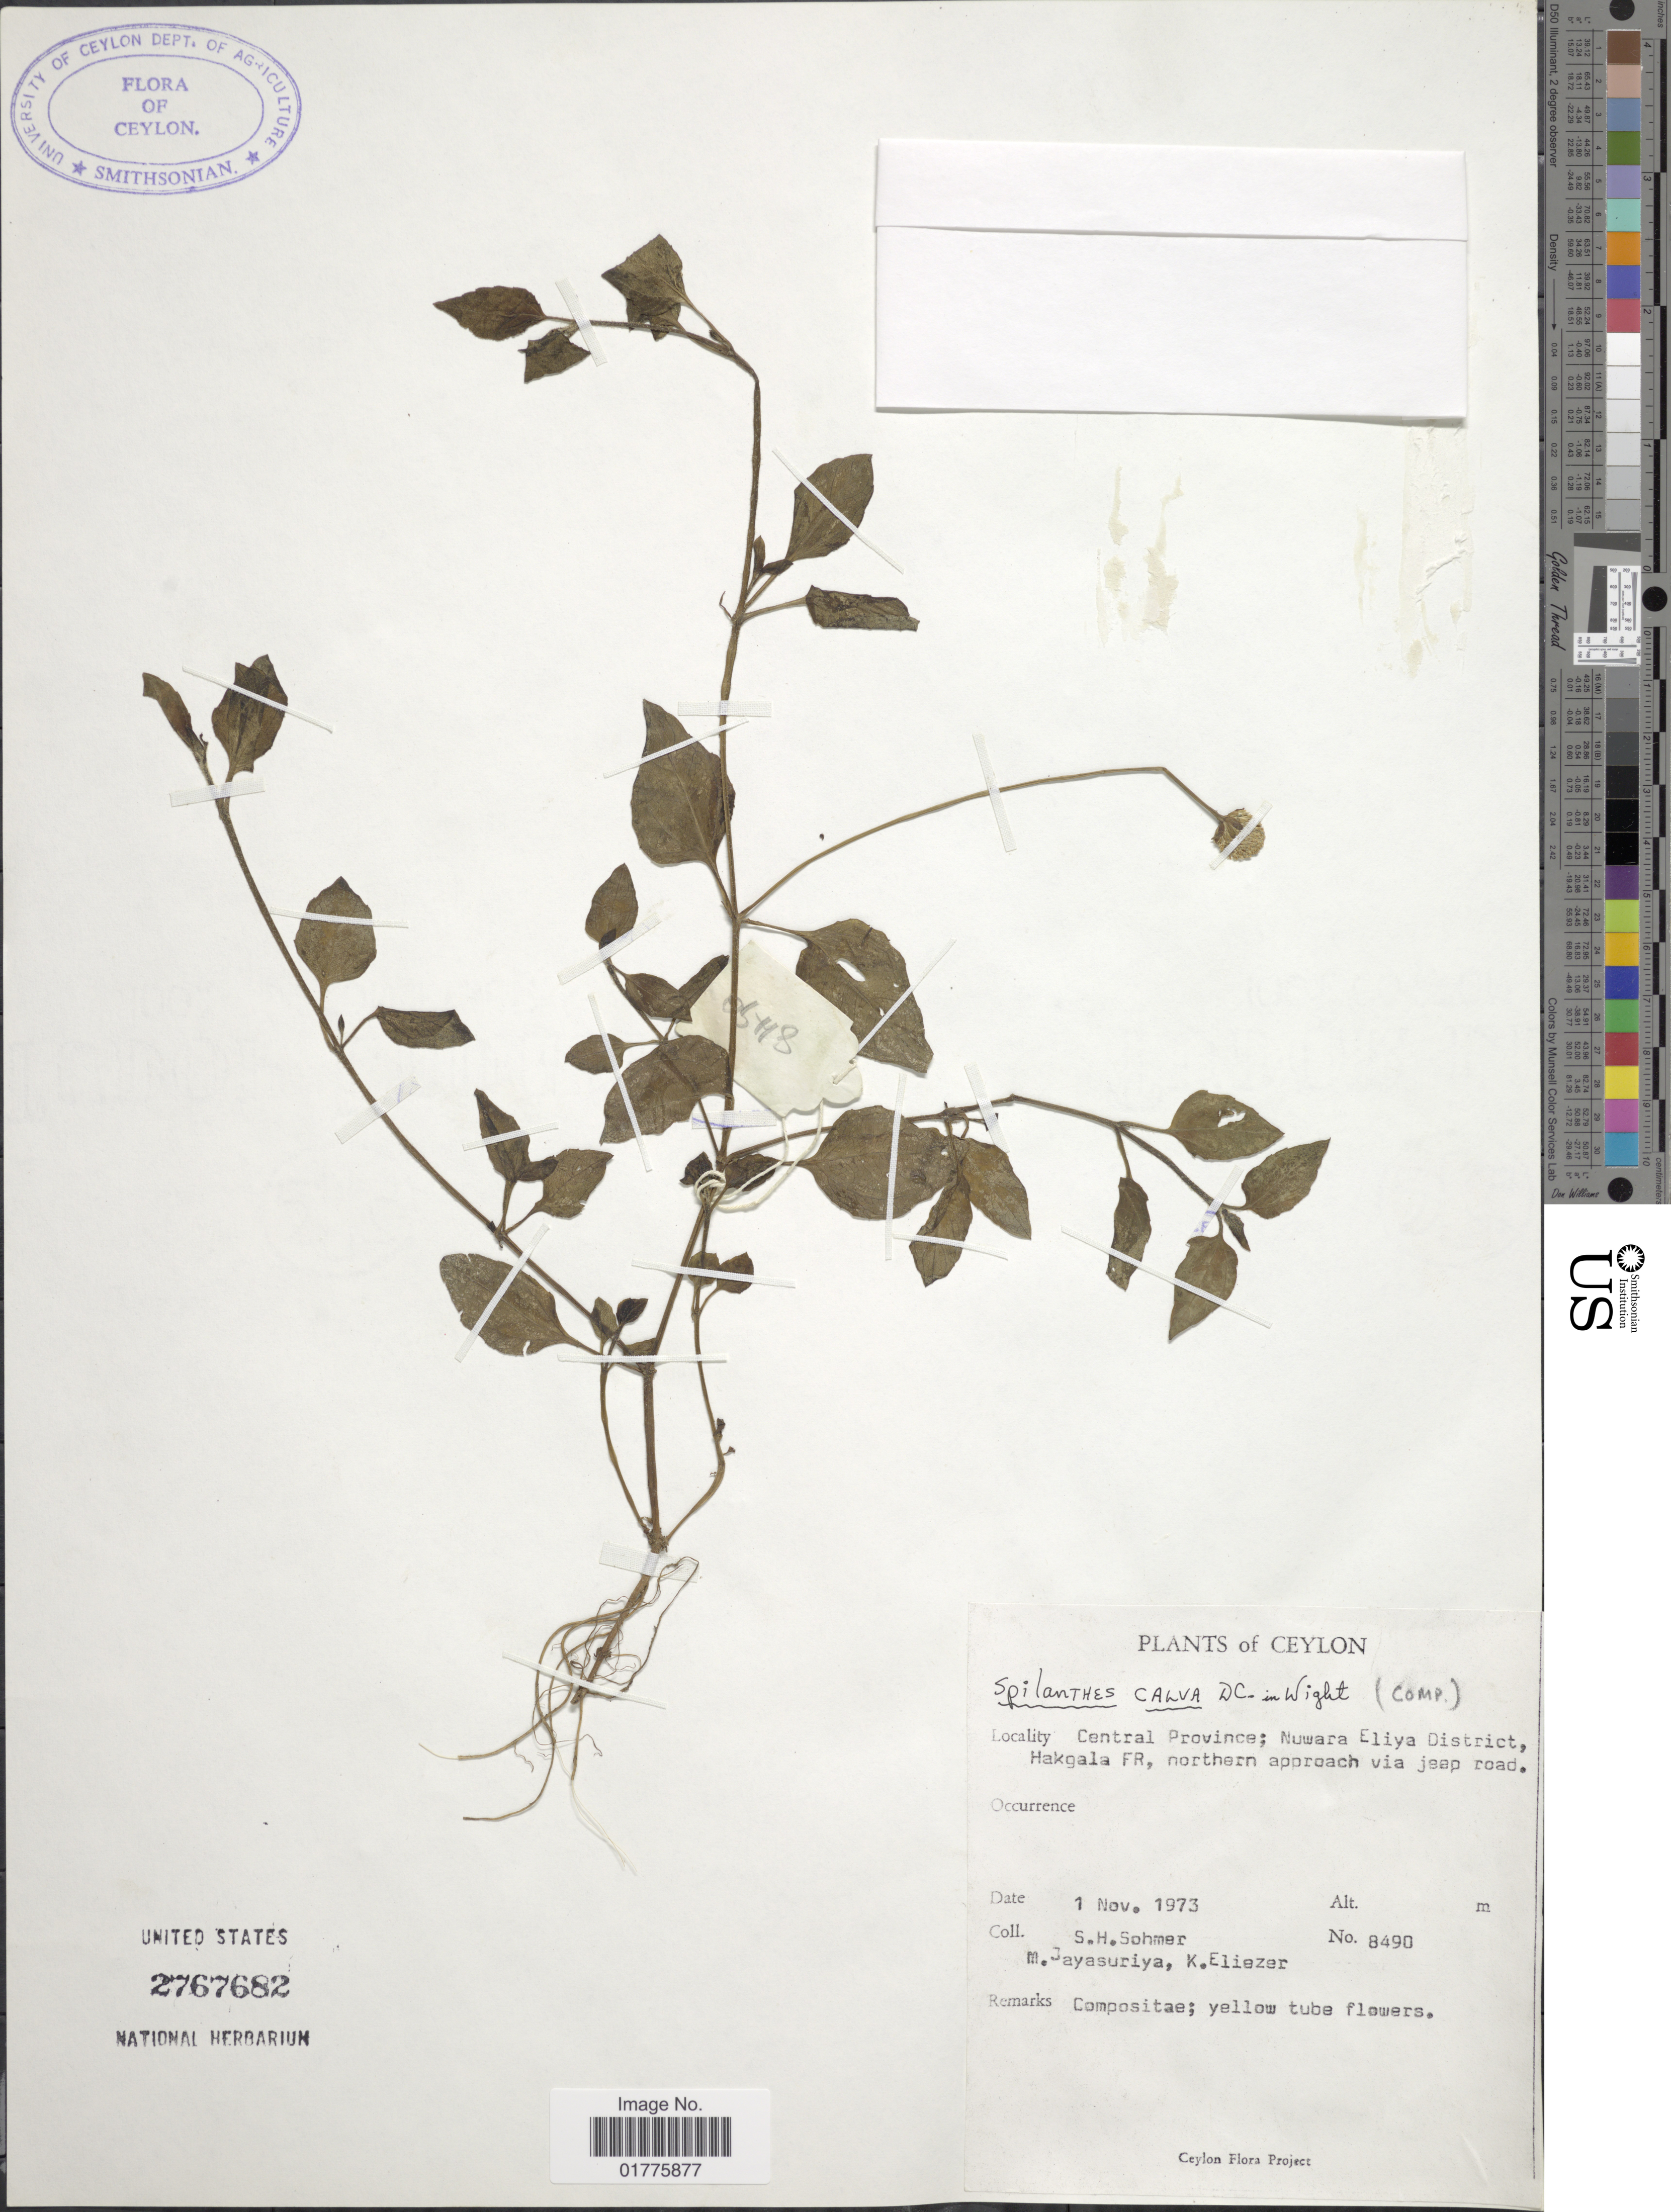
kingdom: Plantae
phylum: Tracheophyta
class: Magnoliopsida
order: Asterales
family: Asteraceae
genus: Acmella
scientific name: Acmella calva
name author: DC.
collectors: S. H. Sohmer, M. Jayasuriya & K. Eliezer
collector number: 8490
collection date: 1973-11-01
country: Sri Lanka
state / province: Central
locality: Central Province: Nuwara Eliya District, Hakgala FR, northern approach via jeep road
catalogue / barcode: US 2767682